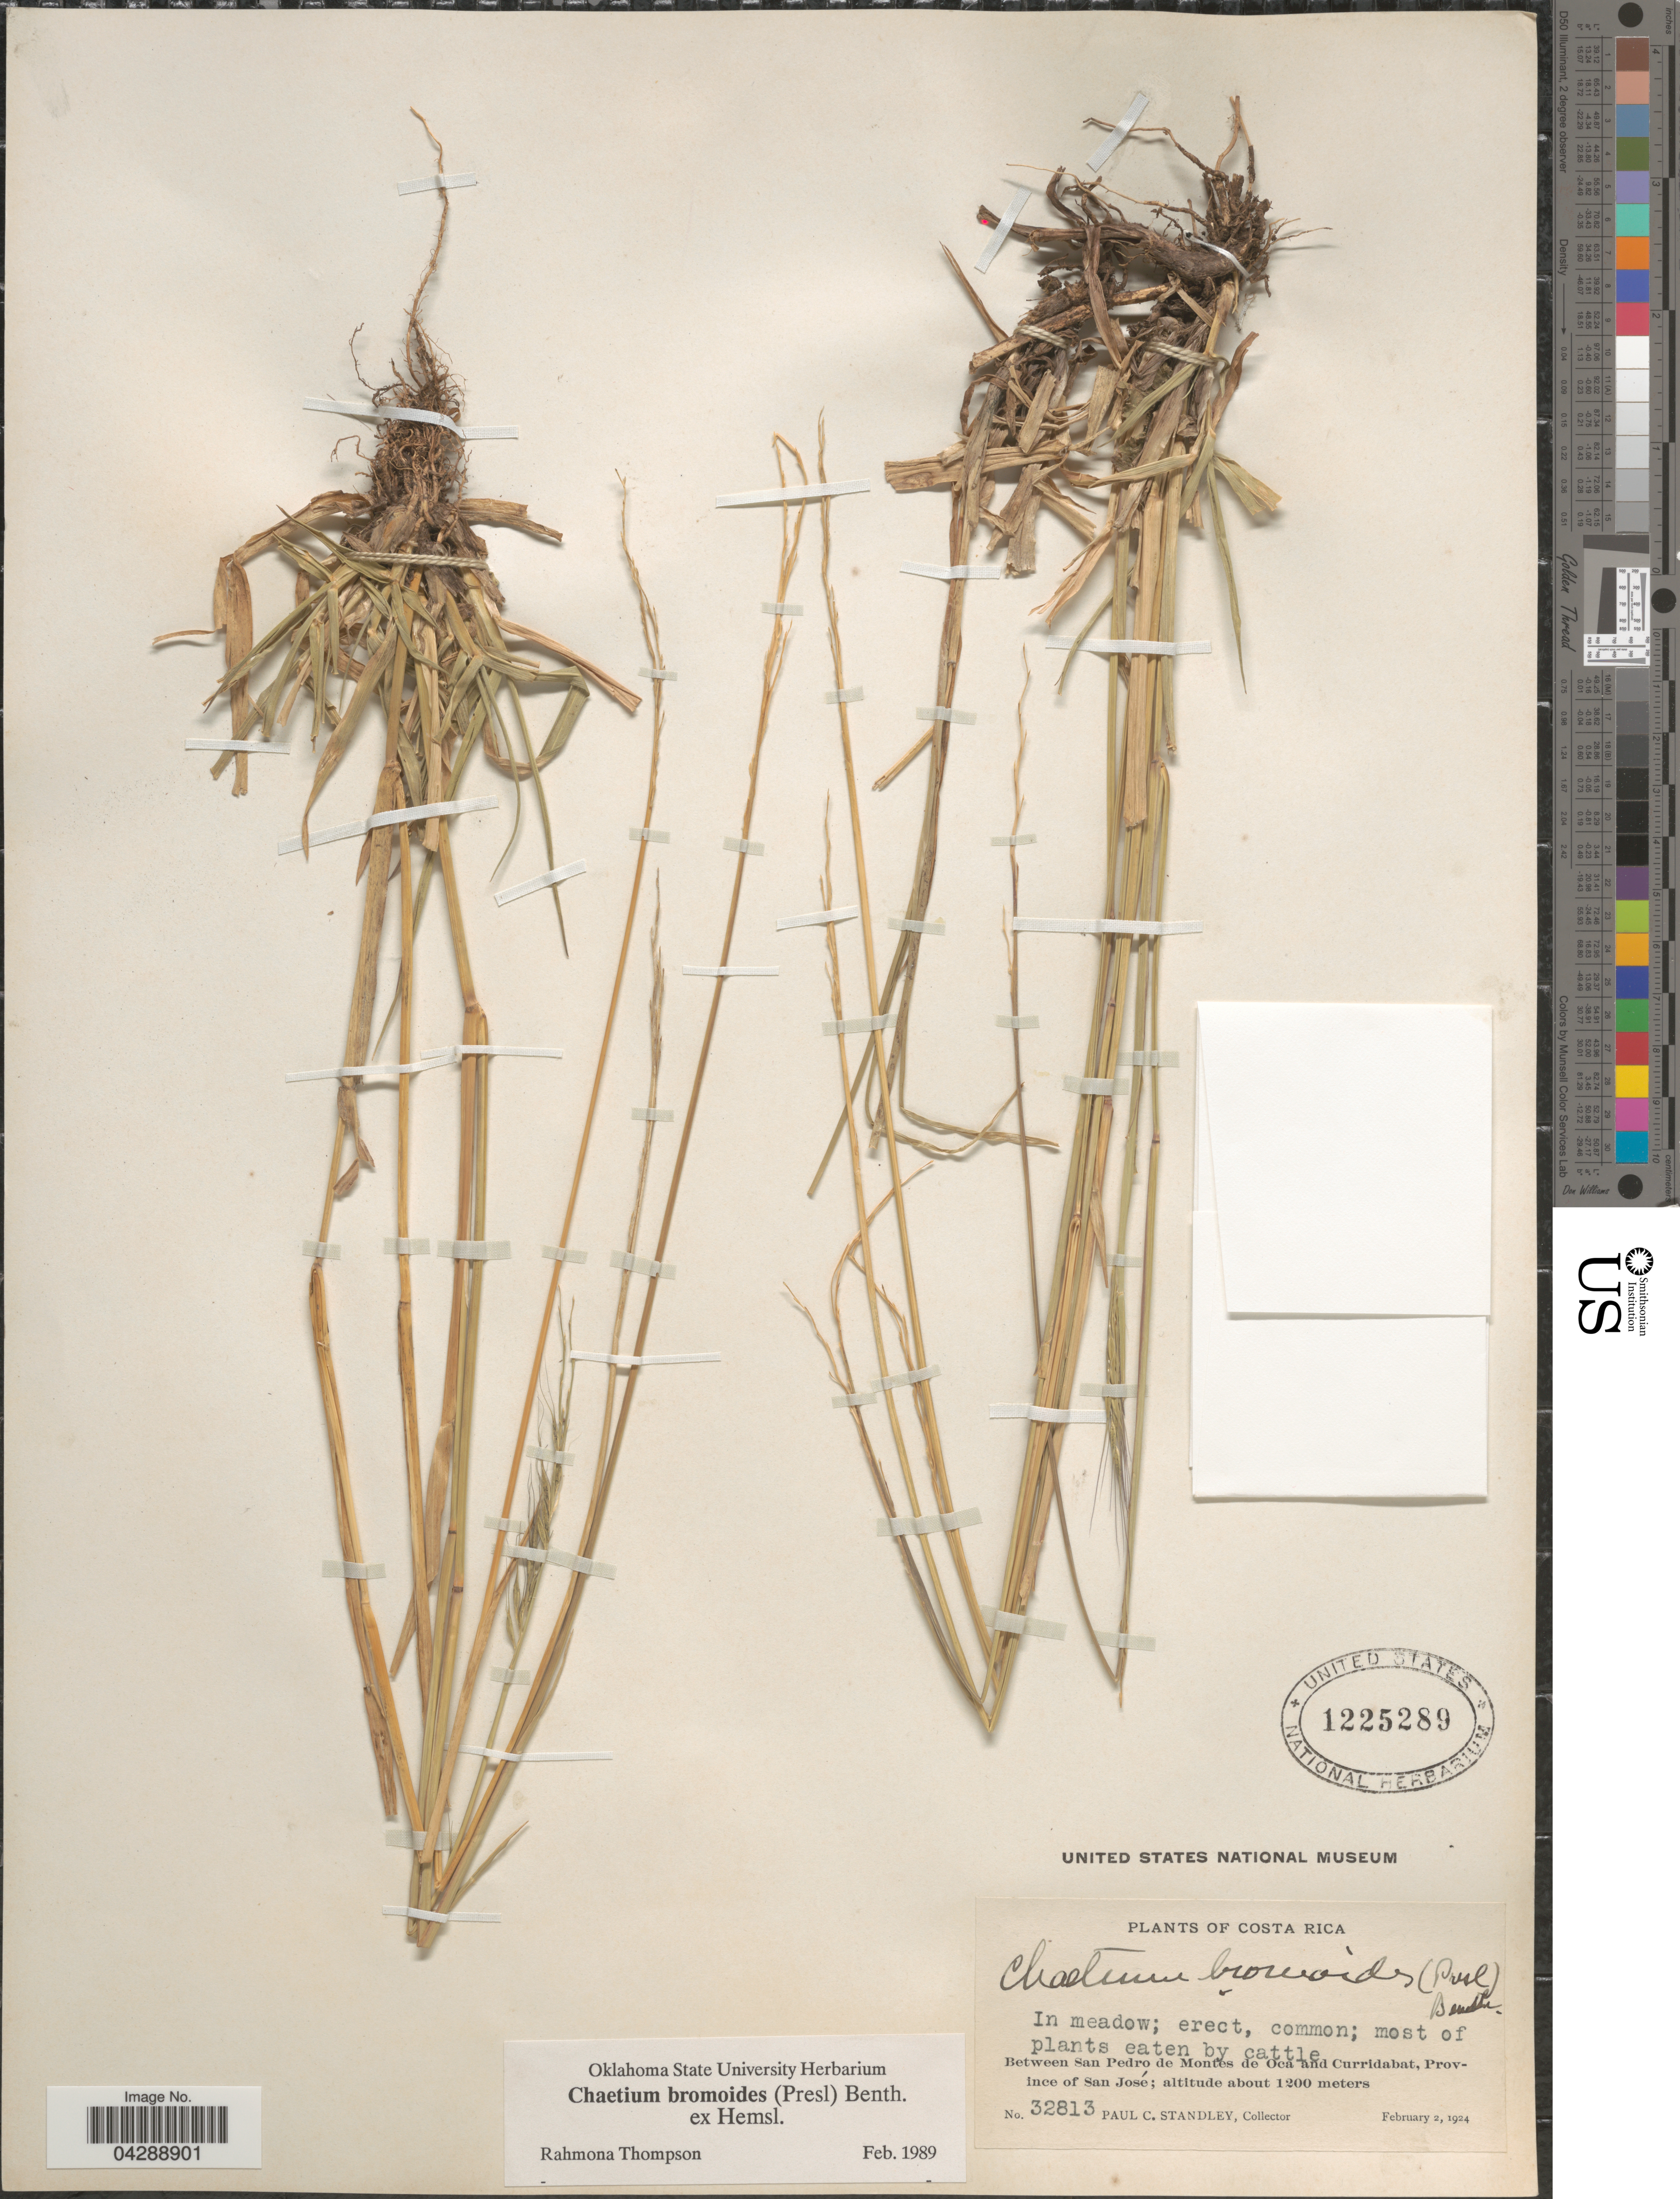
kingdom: Plantae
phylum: Tracheophyta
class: Liliopsida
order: Poales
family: Poaceae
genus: Chaetium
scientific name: Chaetium bromoides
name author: (J. Presl) Benth. ex Hemsl.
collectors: P. C. Standley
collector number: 32813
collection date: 1924-02-02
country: Costa Rica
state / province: San José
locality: Between San Pedro de Montes de Oca and Curridabat.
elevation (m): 1200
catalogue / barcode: US 1225289